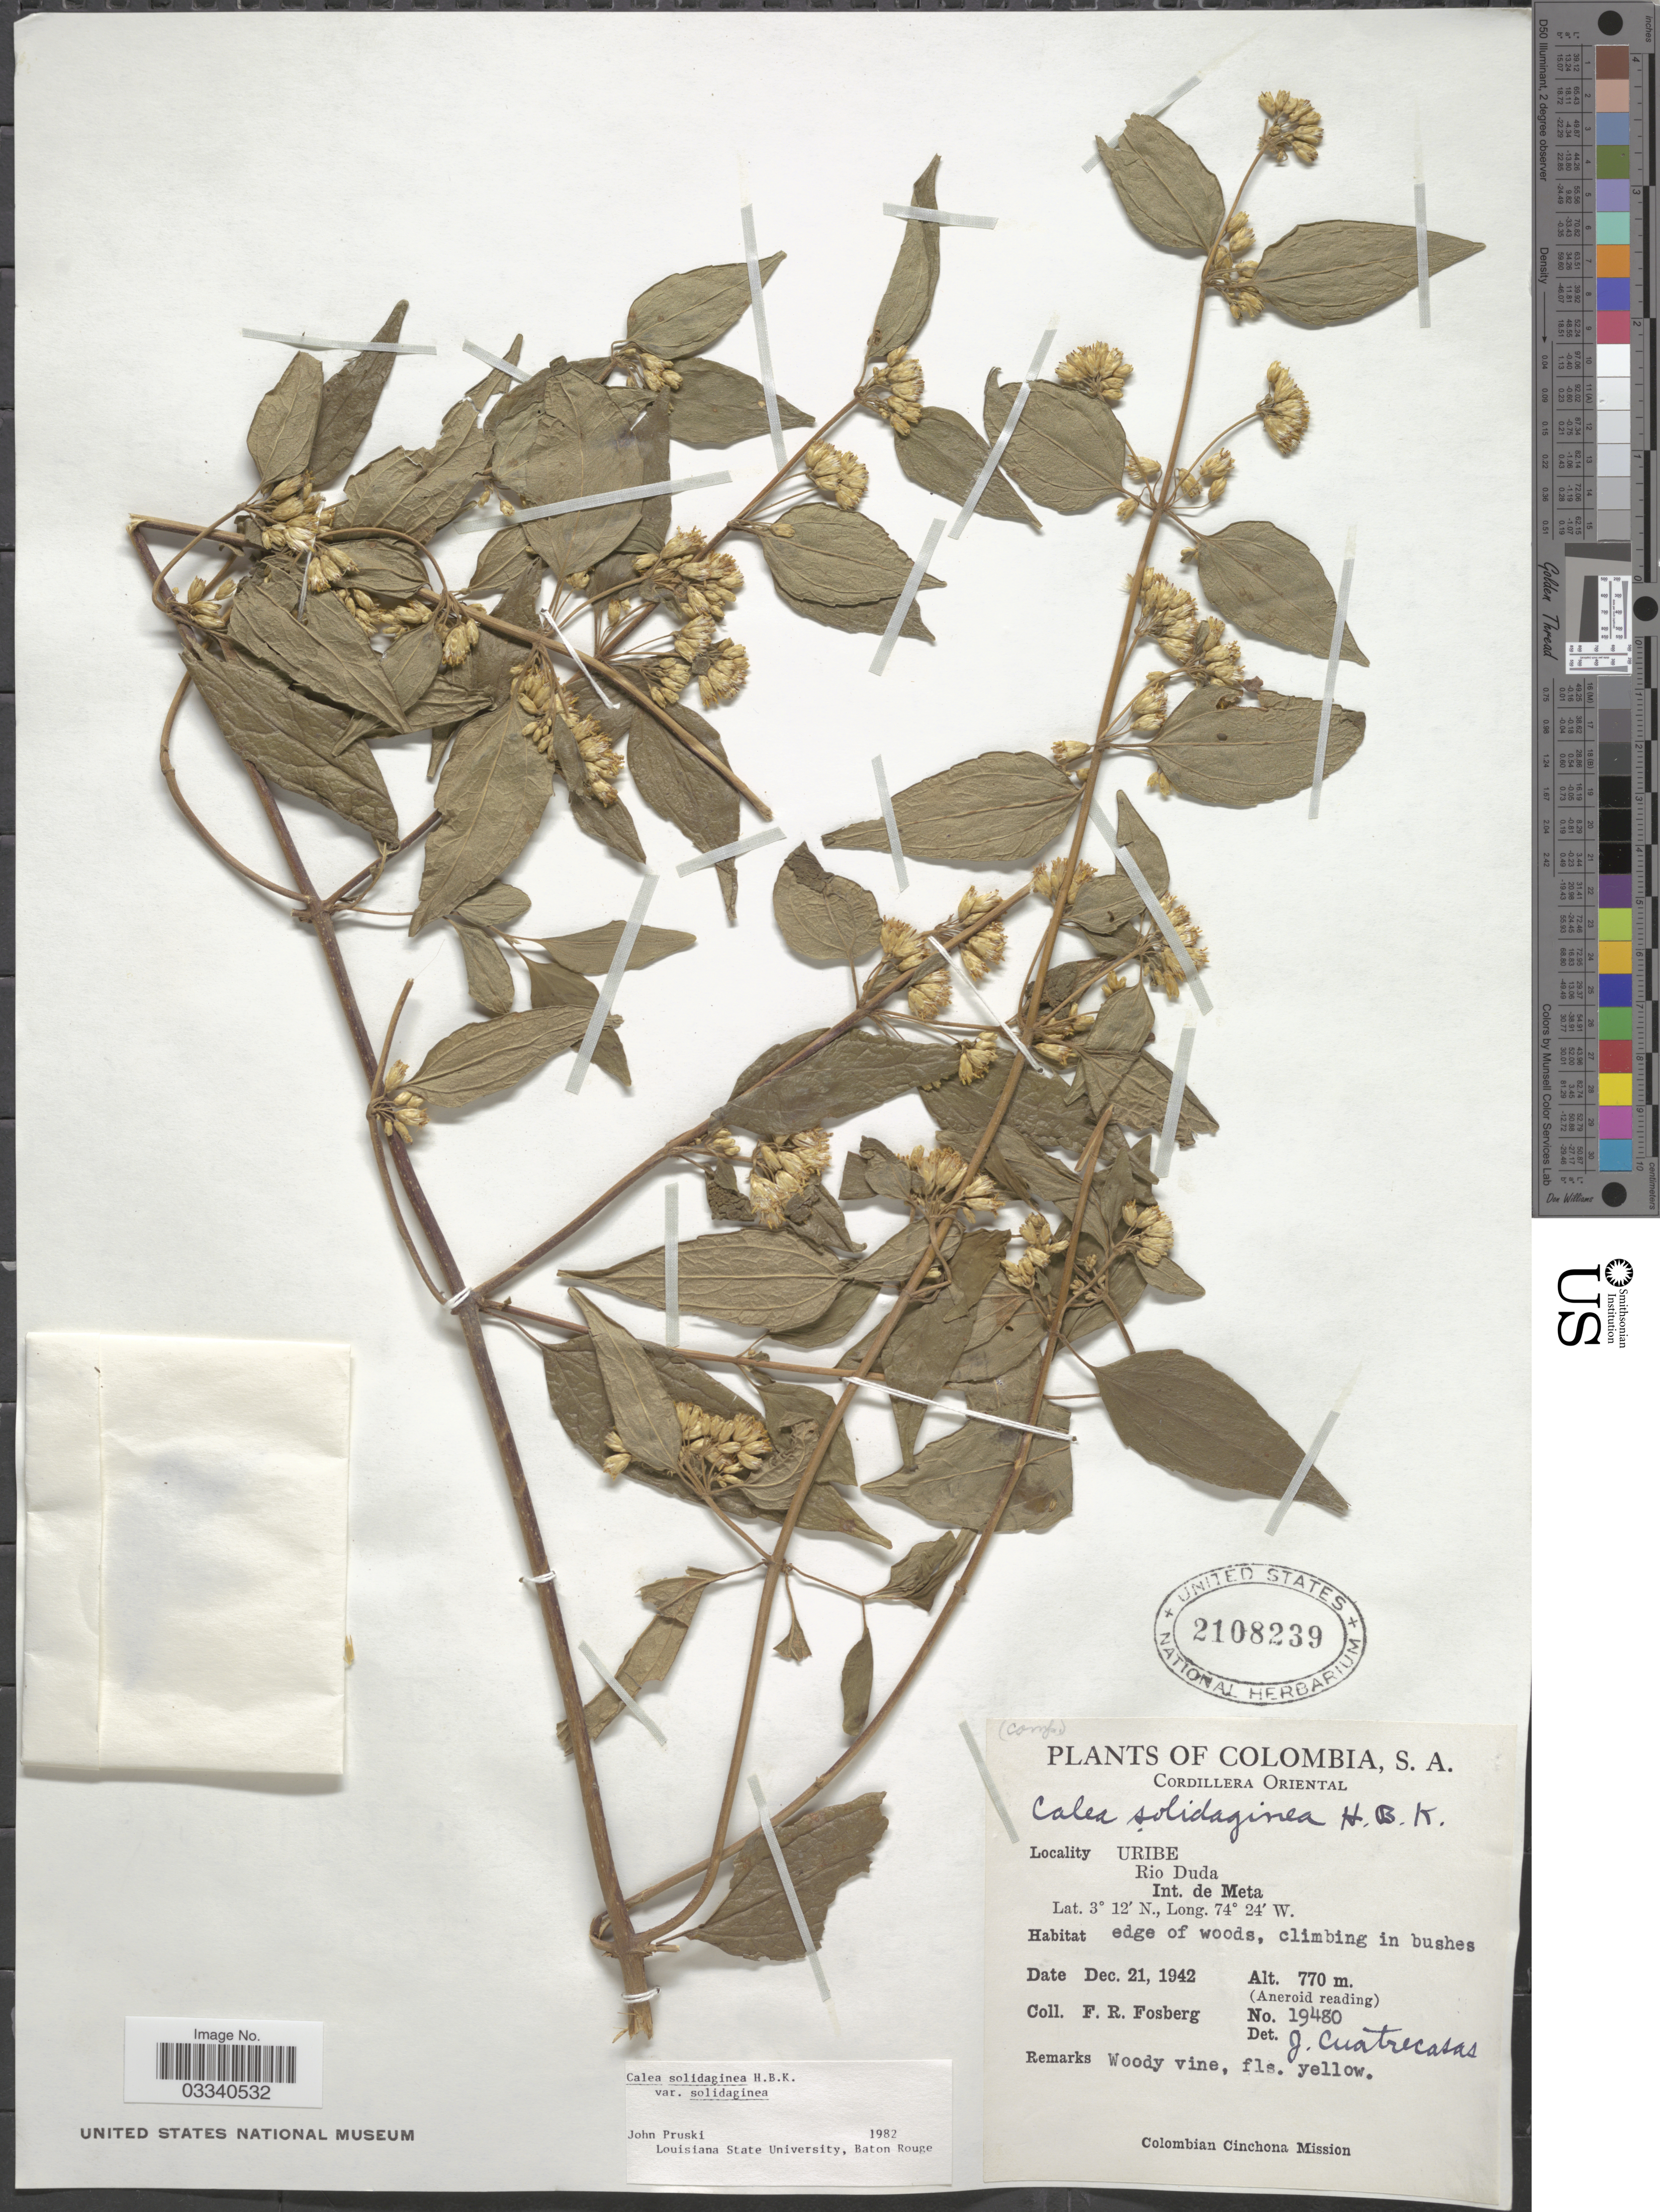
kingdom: Plantae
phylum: Tracheophyta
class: Magnoliopsida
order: Asterales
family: Asteraceae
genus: Calea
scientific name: Calea solidaginea var. solidaginea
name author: Kunth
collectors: F. R. Fosberg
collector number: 19480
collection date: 1942-12-21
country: Colombia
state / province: Meta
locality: Cordillera Oriental. Uribe. Rio Duda. Int. de Meta.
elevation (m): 770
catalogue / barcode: US 2108239